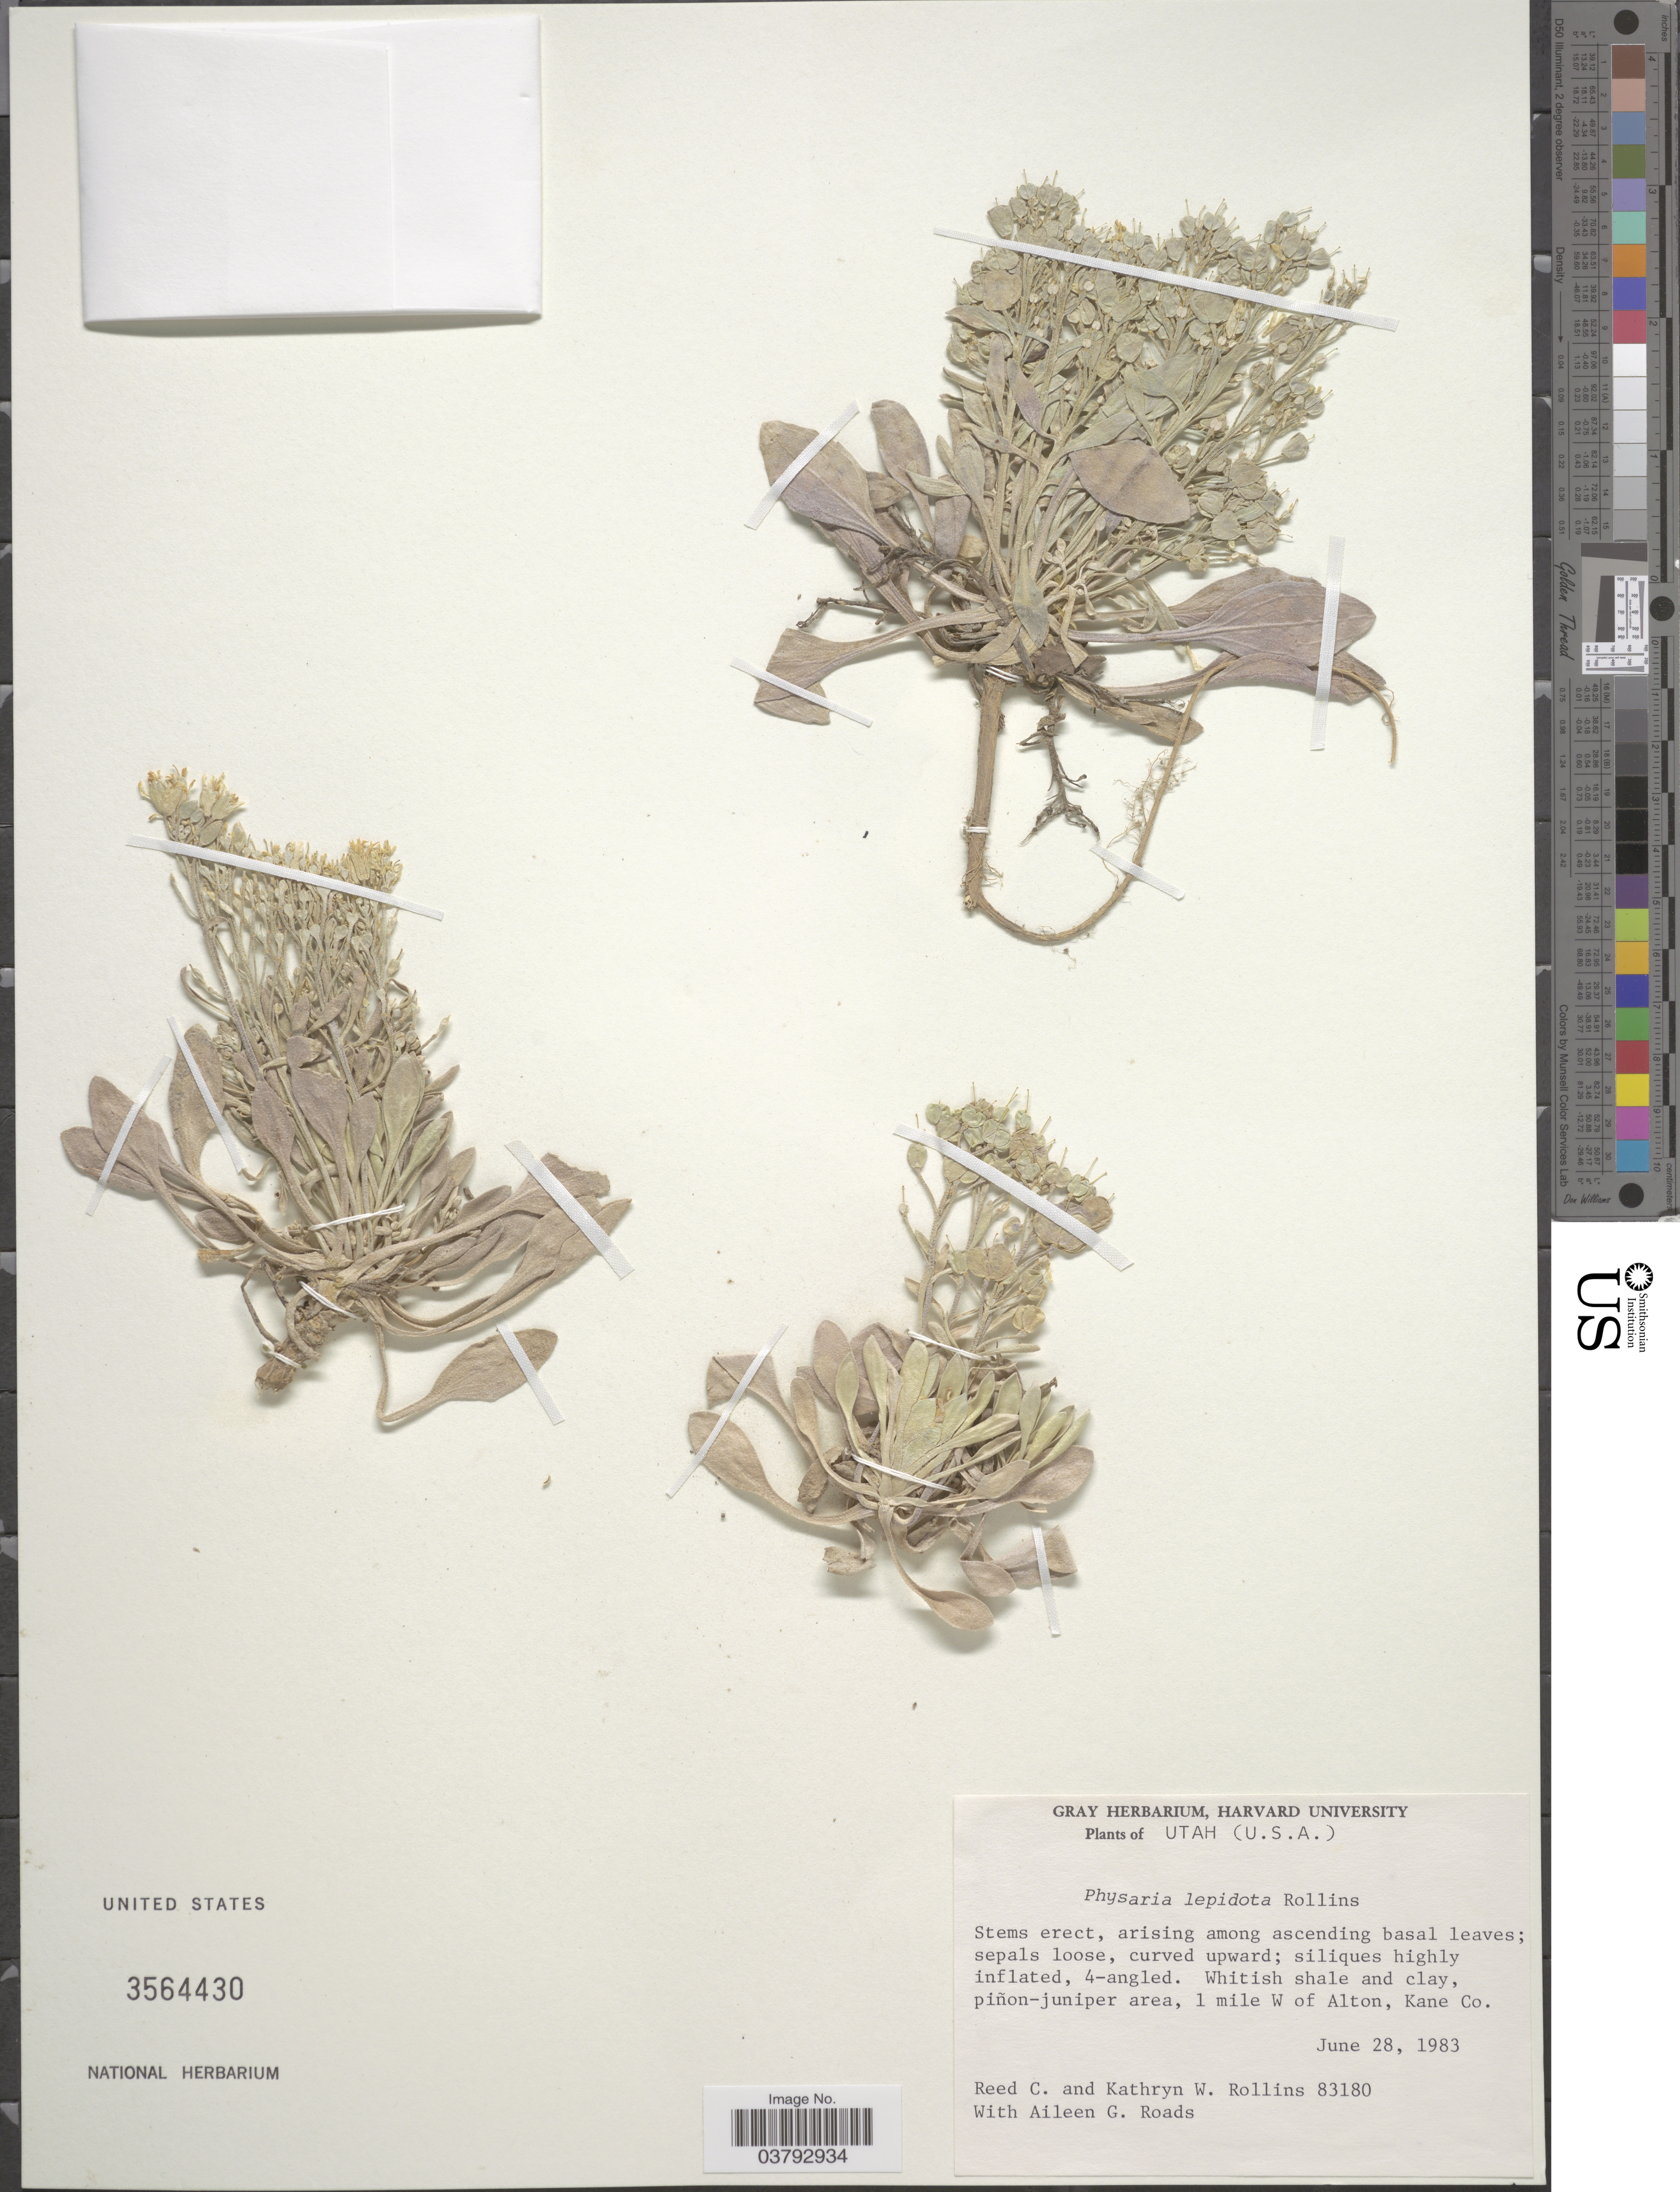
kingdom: Plantae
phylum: Tracheophyta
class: Magnoliopsida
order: Brassicales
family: Brassicaceae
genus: Physaria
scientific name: Physaria lepidota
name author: Rollins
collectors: R. C. Rollins, K. W. Rollins & A. Roads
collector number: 83180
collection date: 1983-06-28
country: United States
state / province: Utah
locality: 1 mile W of Alton, Kane Co.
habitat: whitish shale and clay, pinon-juniper area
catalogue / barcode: US 3564430